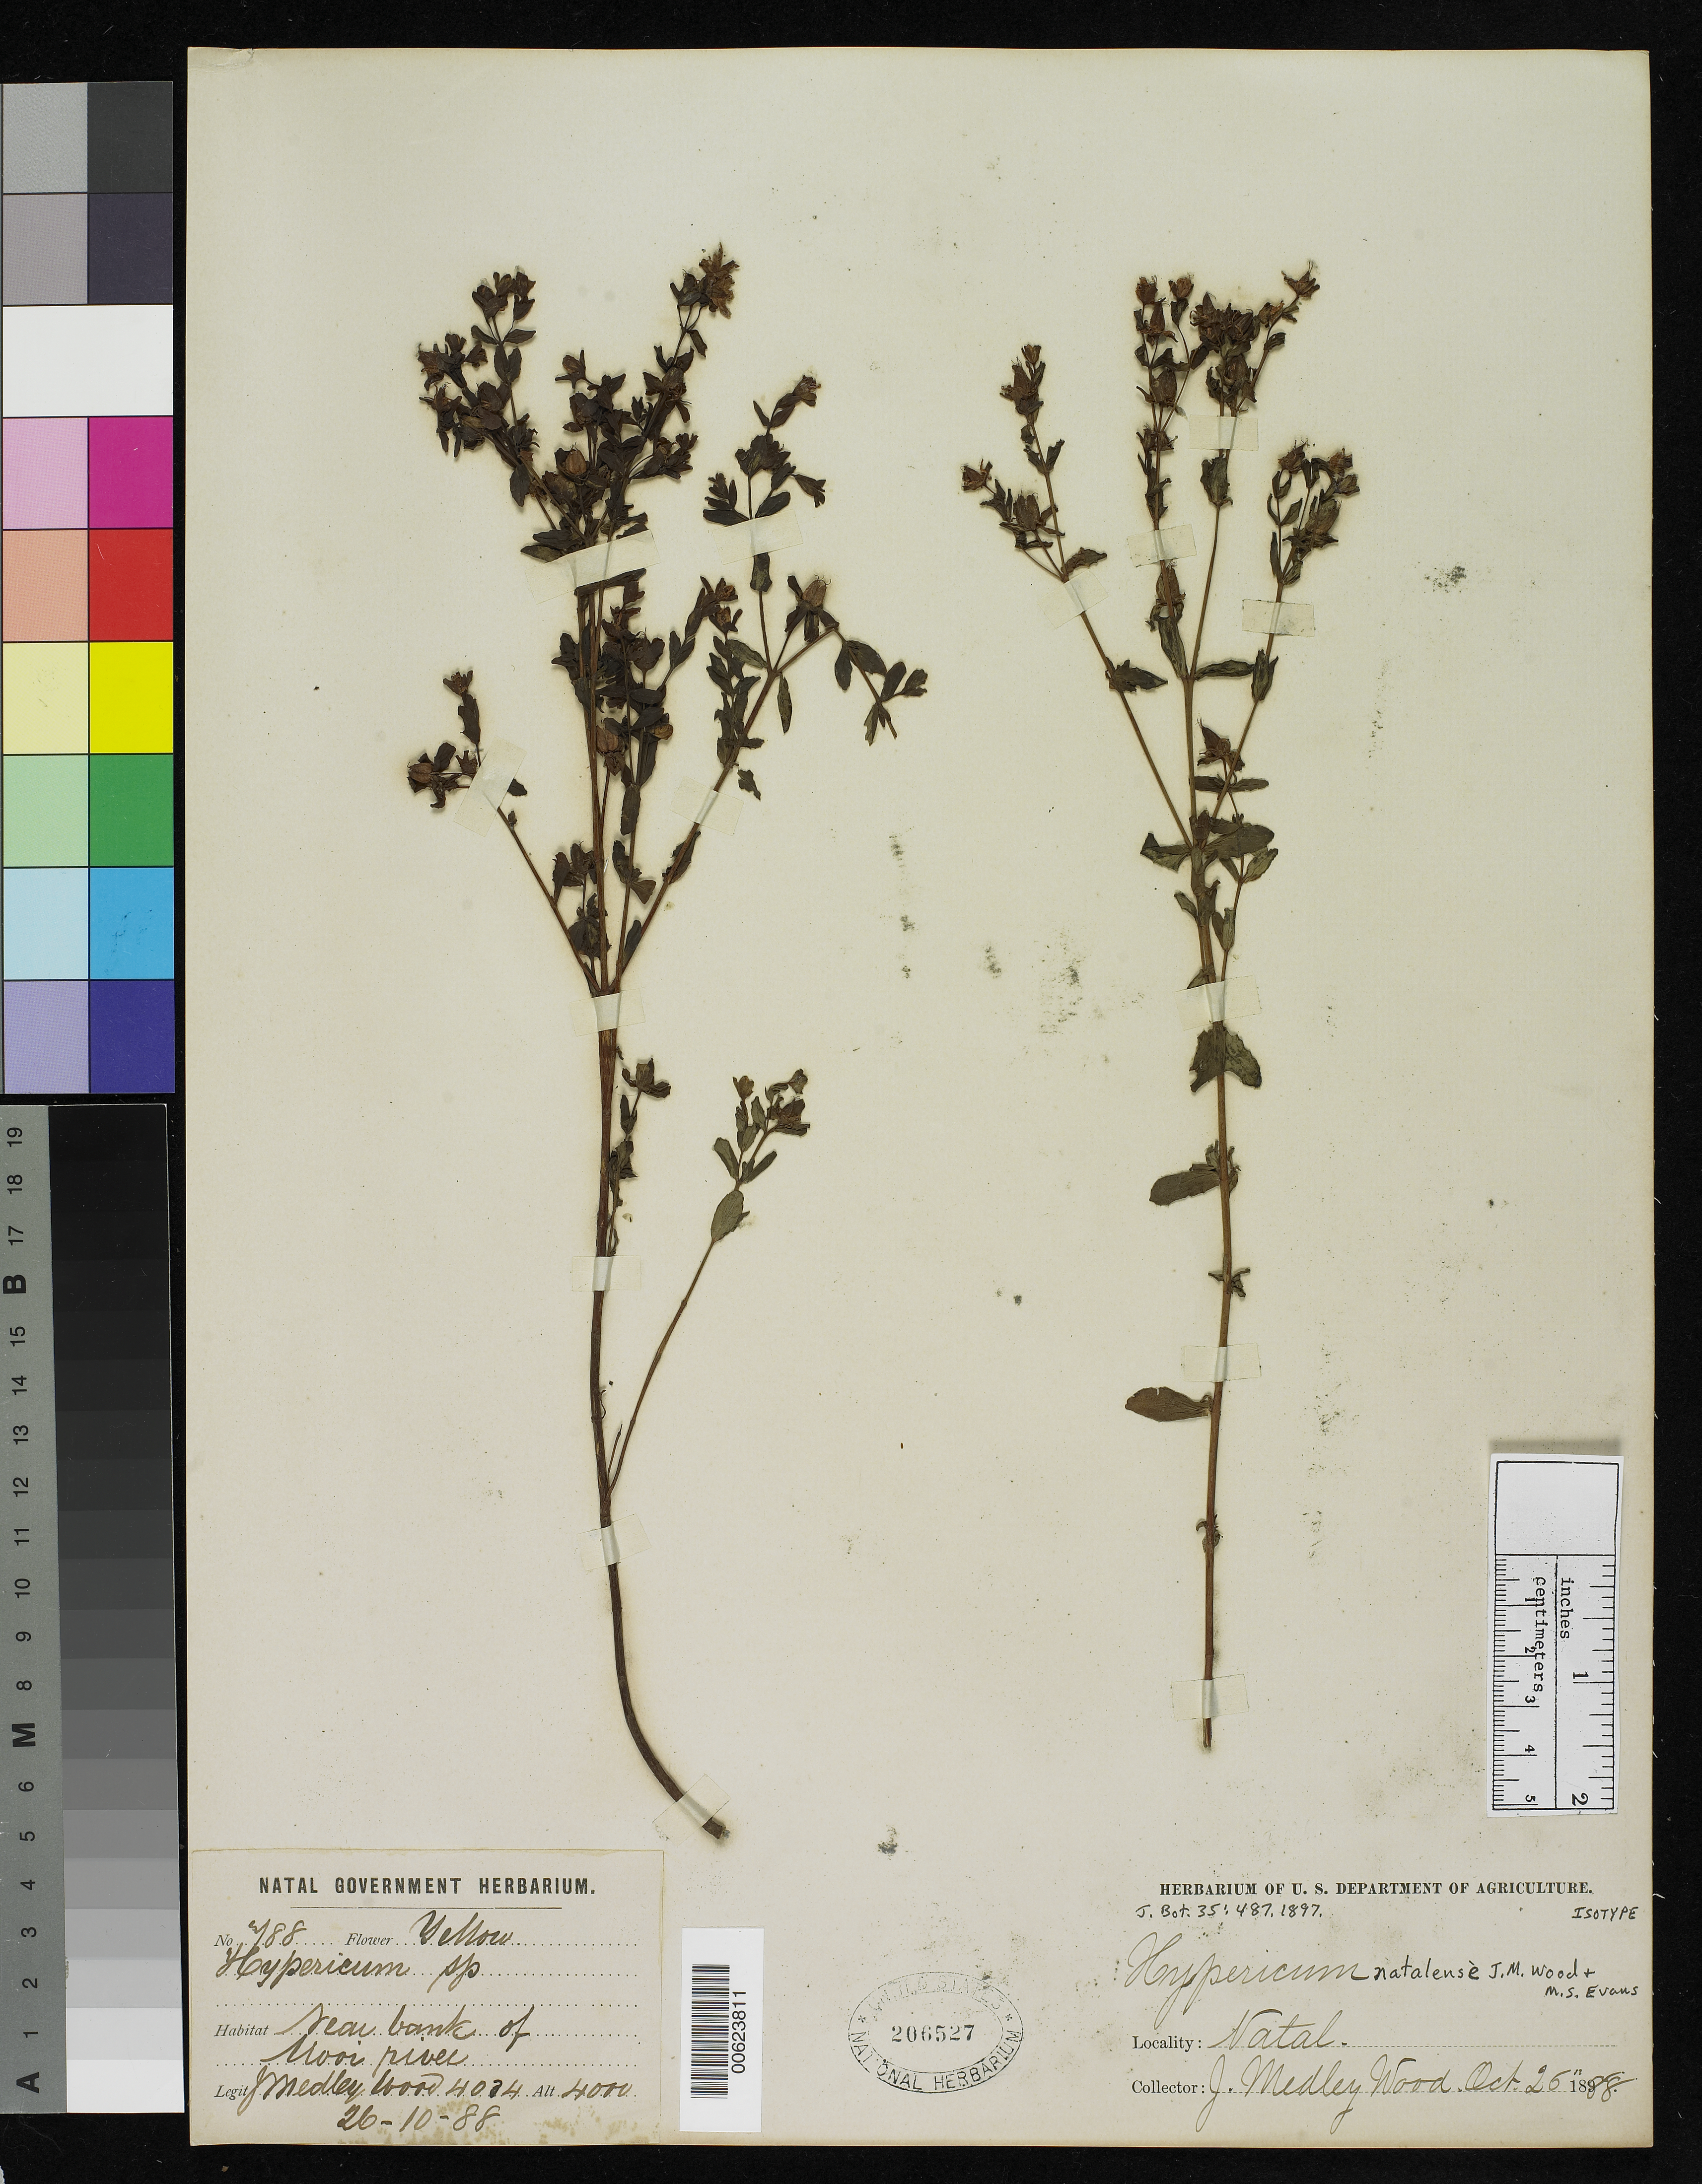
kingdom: Plantae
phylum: Tracheophyta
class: Magnoliopsida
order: Malpighiales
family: Hypericaceae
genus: Hypericum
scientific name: Hypericum natalense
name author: J.M. Wood & M.S. Evans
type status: Isotype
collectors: J. M. Wood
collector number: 4034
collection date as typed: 26 Oct 1888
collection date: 1888-10-26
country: South Africa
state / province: KwaZulu-Natal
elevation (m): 1219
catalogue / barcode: US 206527